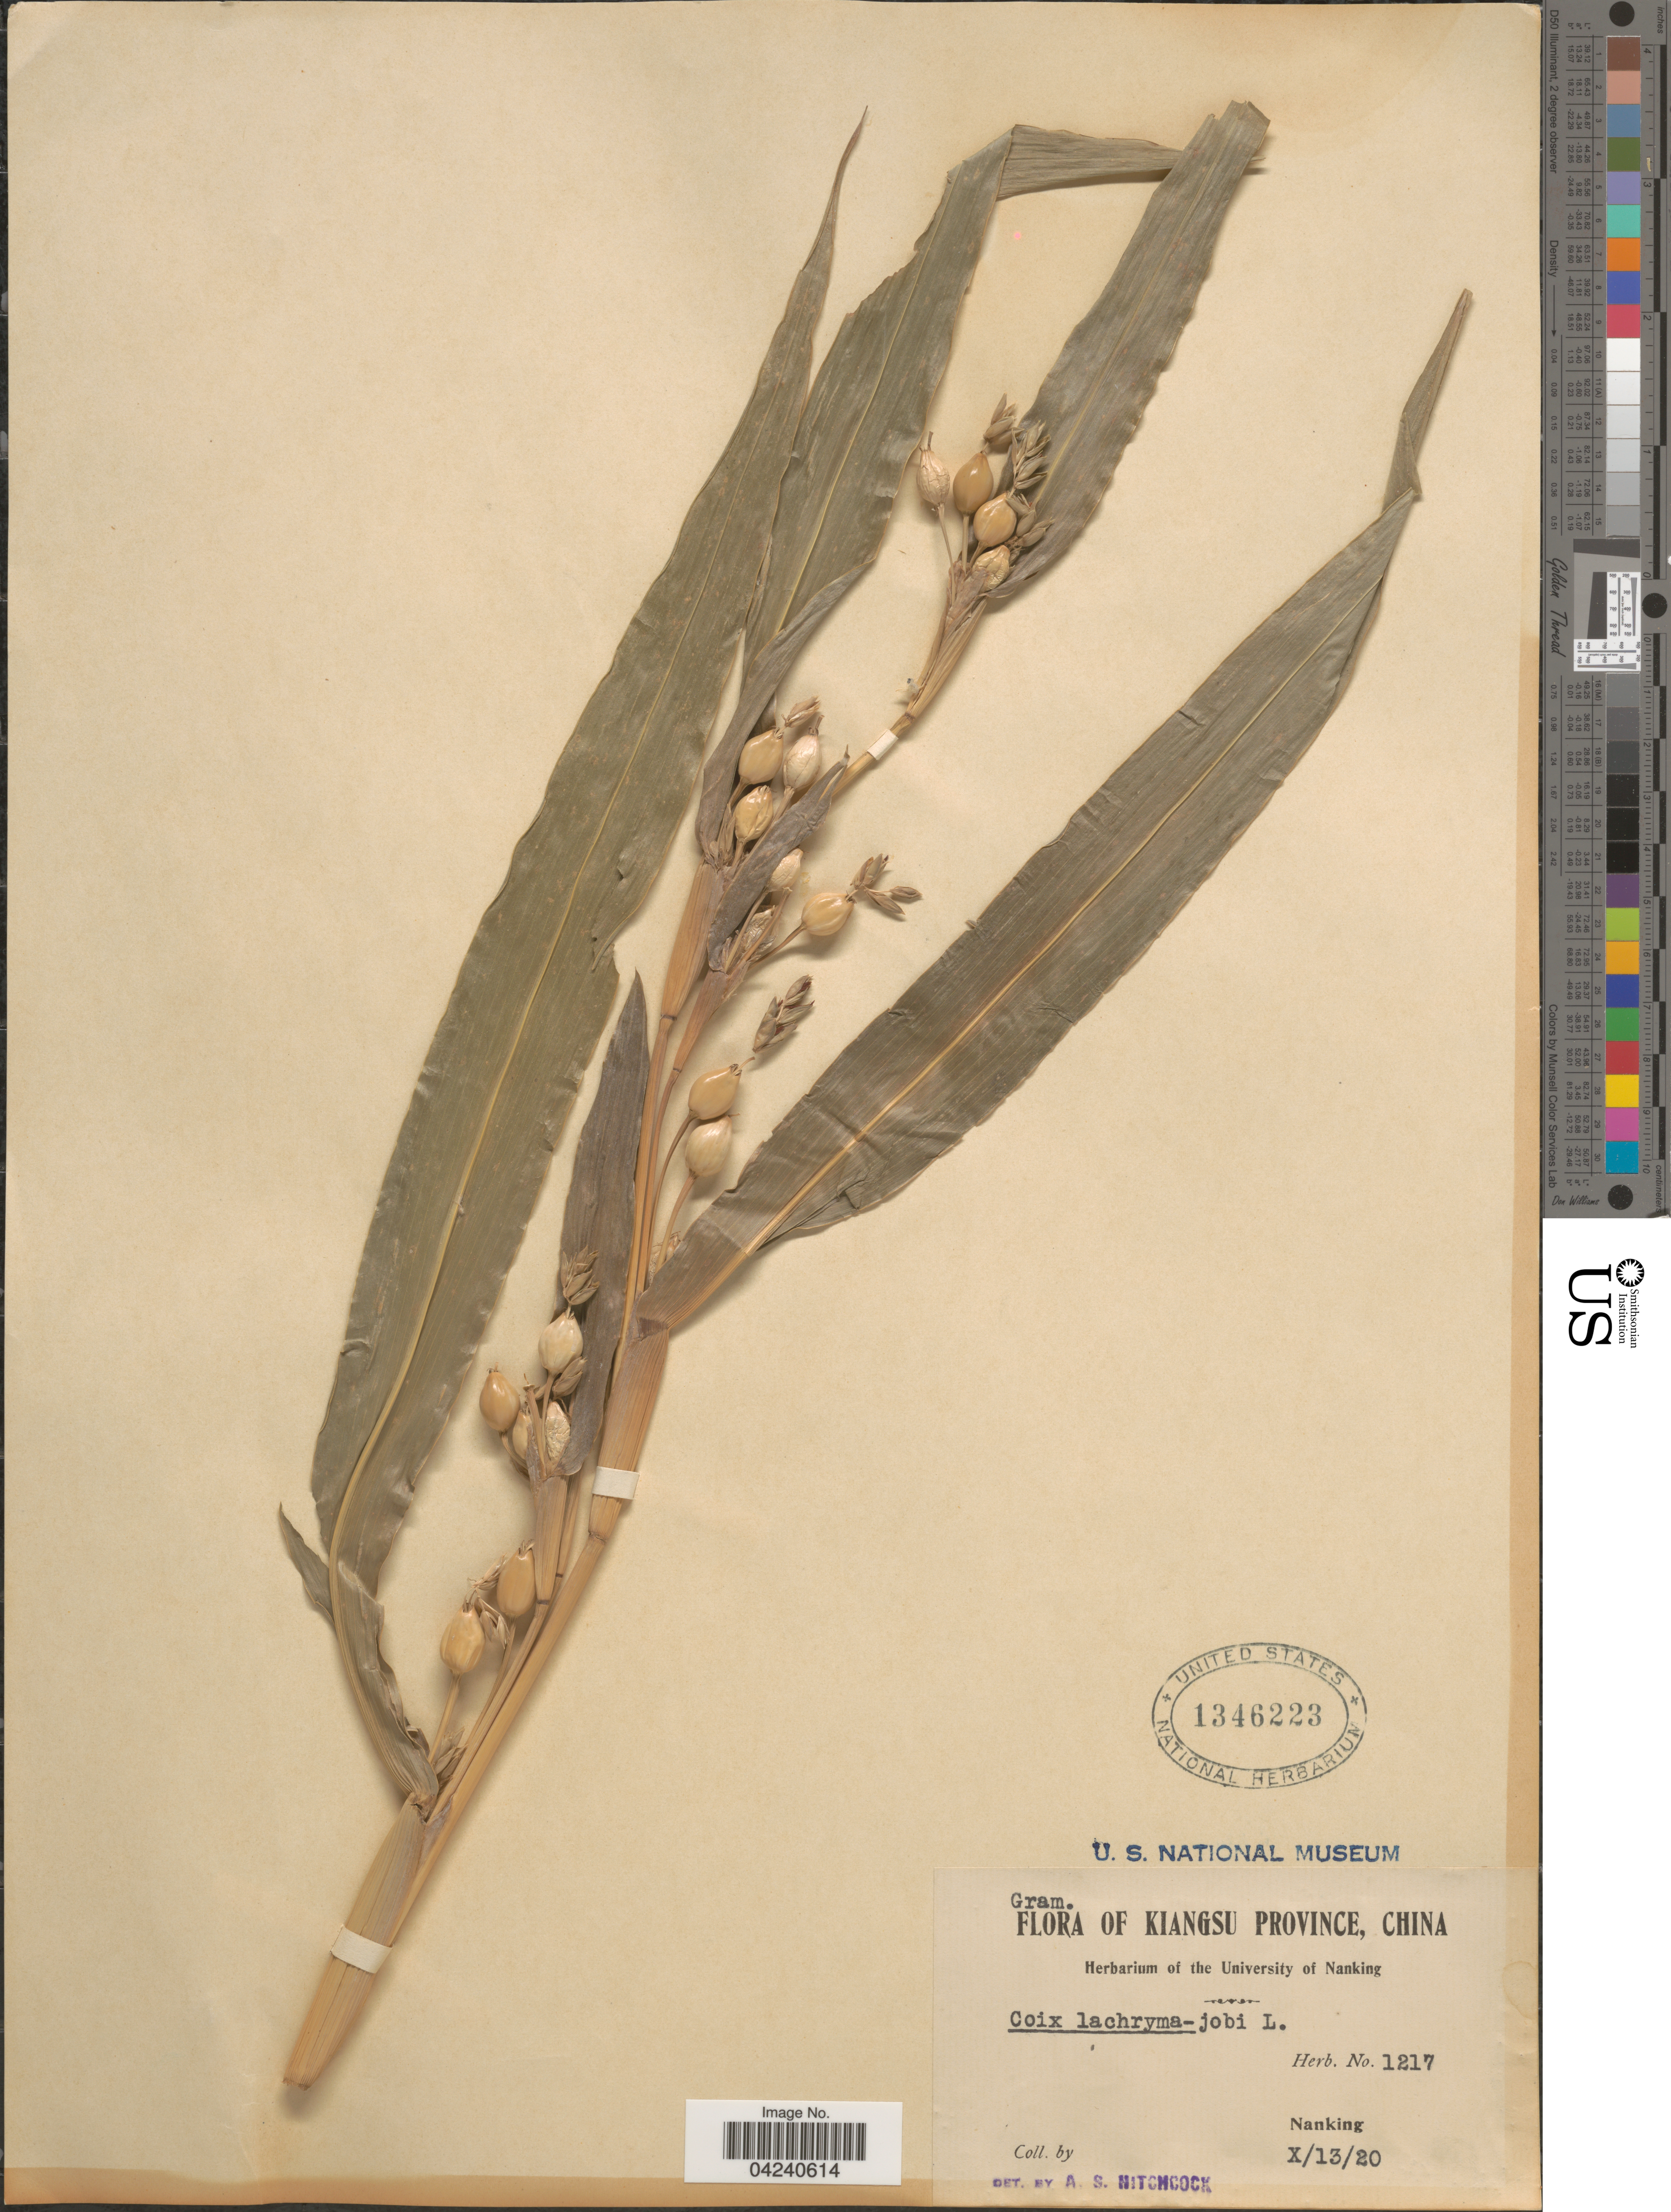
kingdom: Plantae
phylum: Tracheophyta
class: Liliopsida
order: Poales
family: Poaceae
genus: Coix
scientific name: Coix lacryma-jobi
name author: L.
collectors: ex herb. University of Nanking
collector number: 1217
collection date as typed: Transcribed d/m/y: 13/10/20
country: China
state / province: Jiangsu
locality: Kiangsu Province. Nanking.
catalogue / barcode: US 1346223